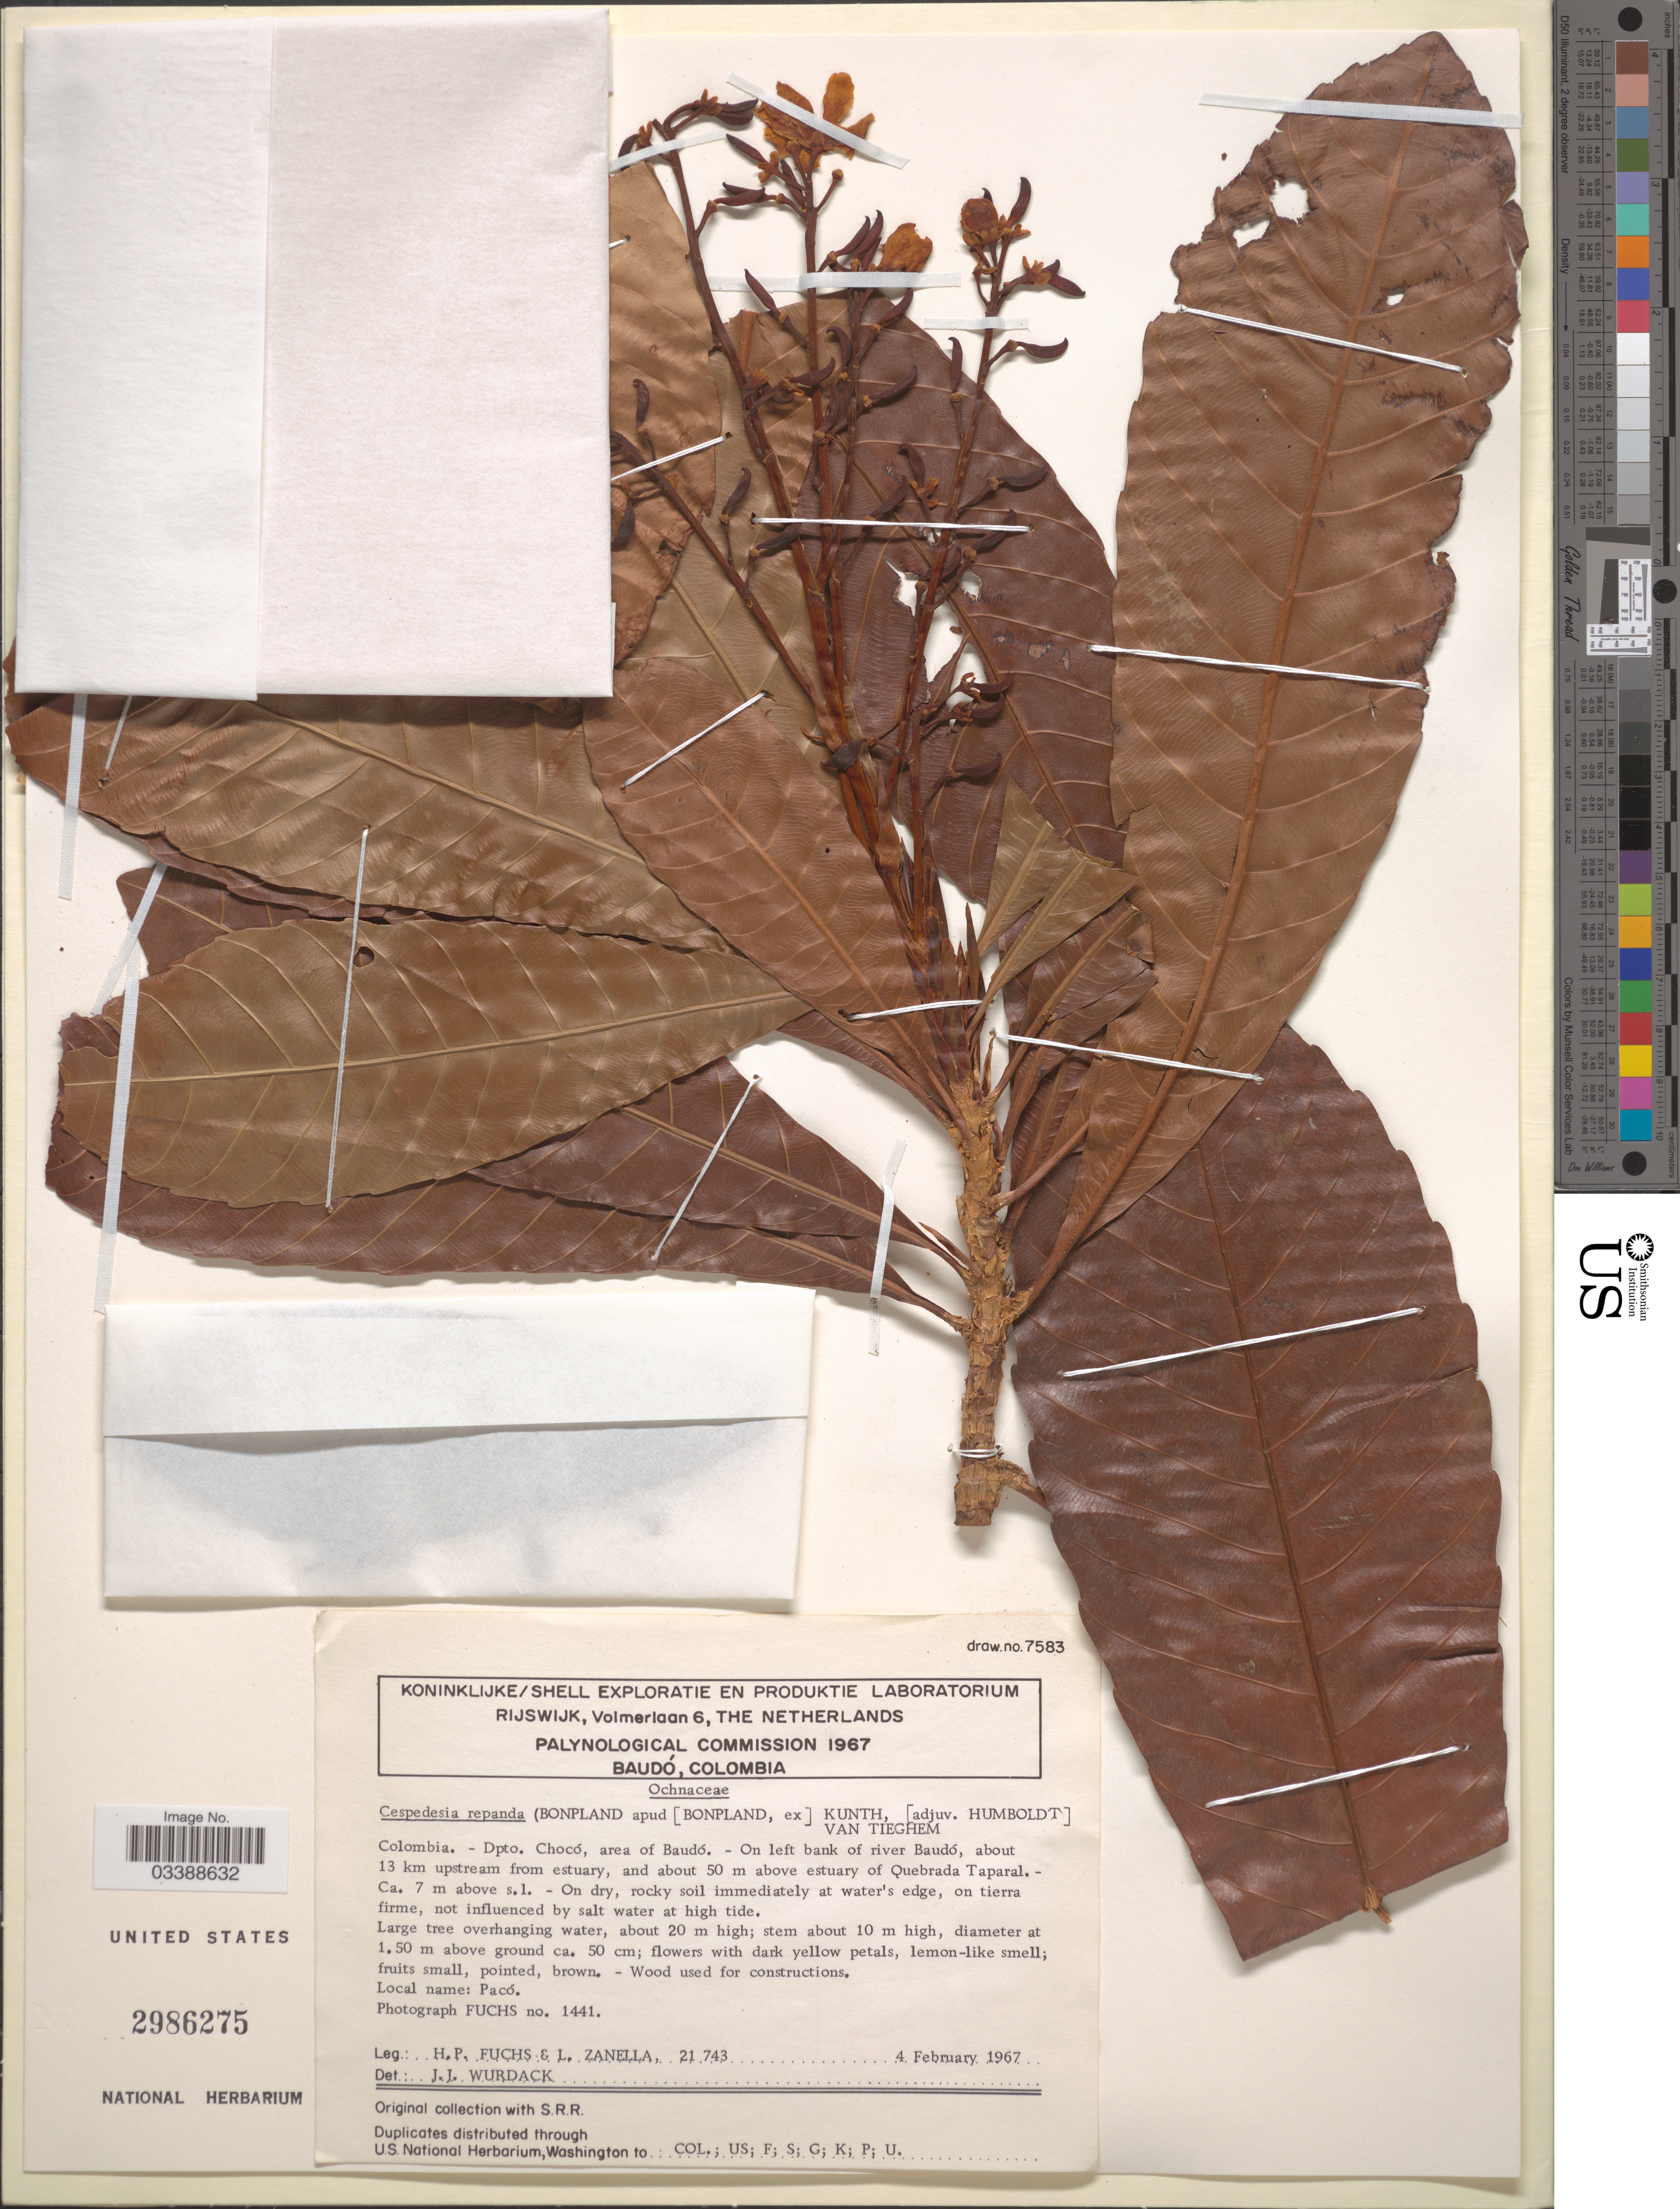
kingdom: Plantae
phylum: Tracheophyta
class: Magnoliopsida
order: Malpighiales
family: Ochnaceae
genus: Cespedesia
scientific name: Cespedesia repanda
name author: (Bonpl. ex Kunth) Tiegh.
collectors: H. P. Fuchs & L. Zanella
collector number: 21743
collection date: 1967-02-04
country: Colombia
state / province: Chocó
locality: Dpto. Chocó, area of Baudó. - On left bank of river Baudó, about 13 km upstream from estuary, and about 50 m above estuary of Quebrada Taparal.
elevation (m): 7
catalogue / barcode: US 2986275